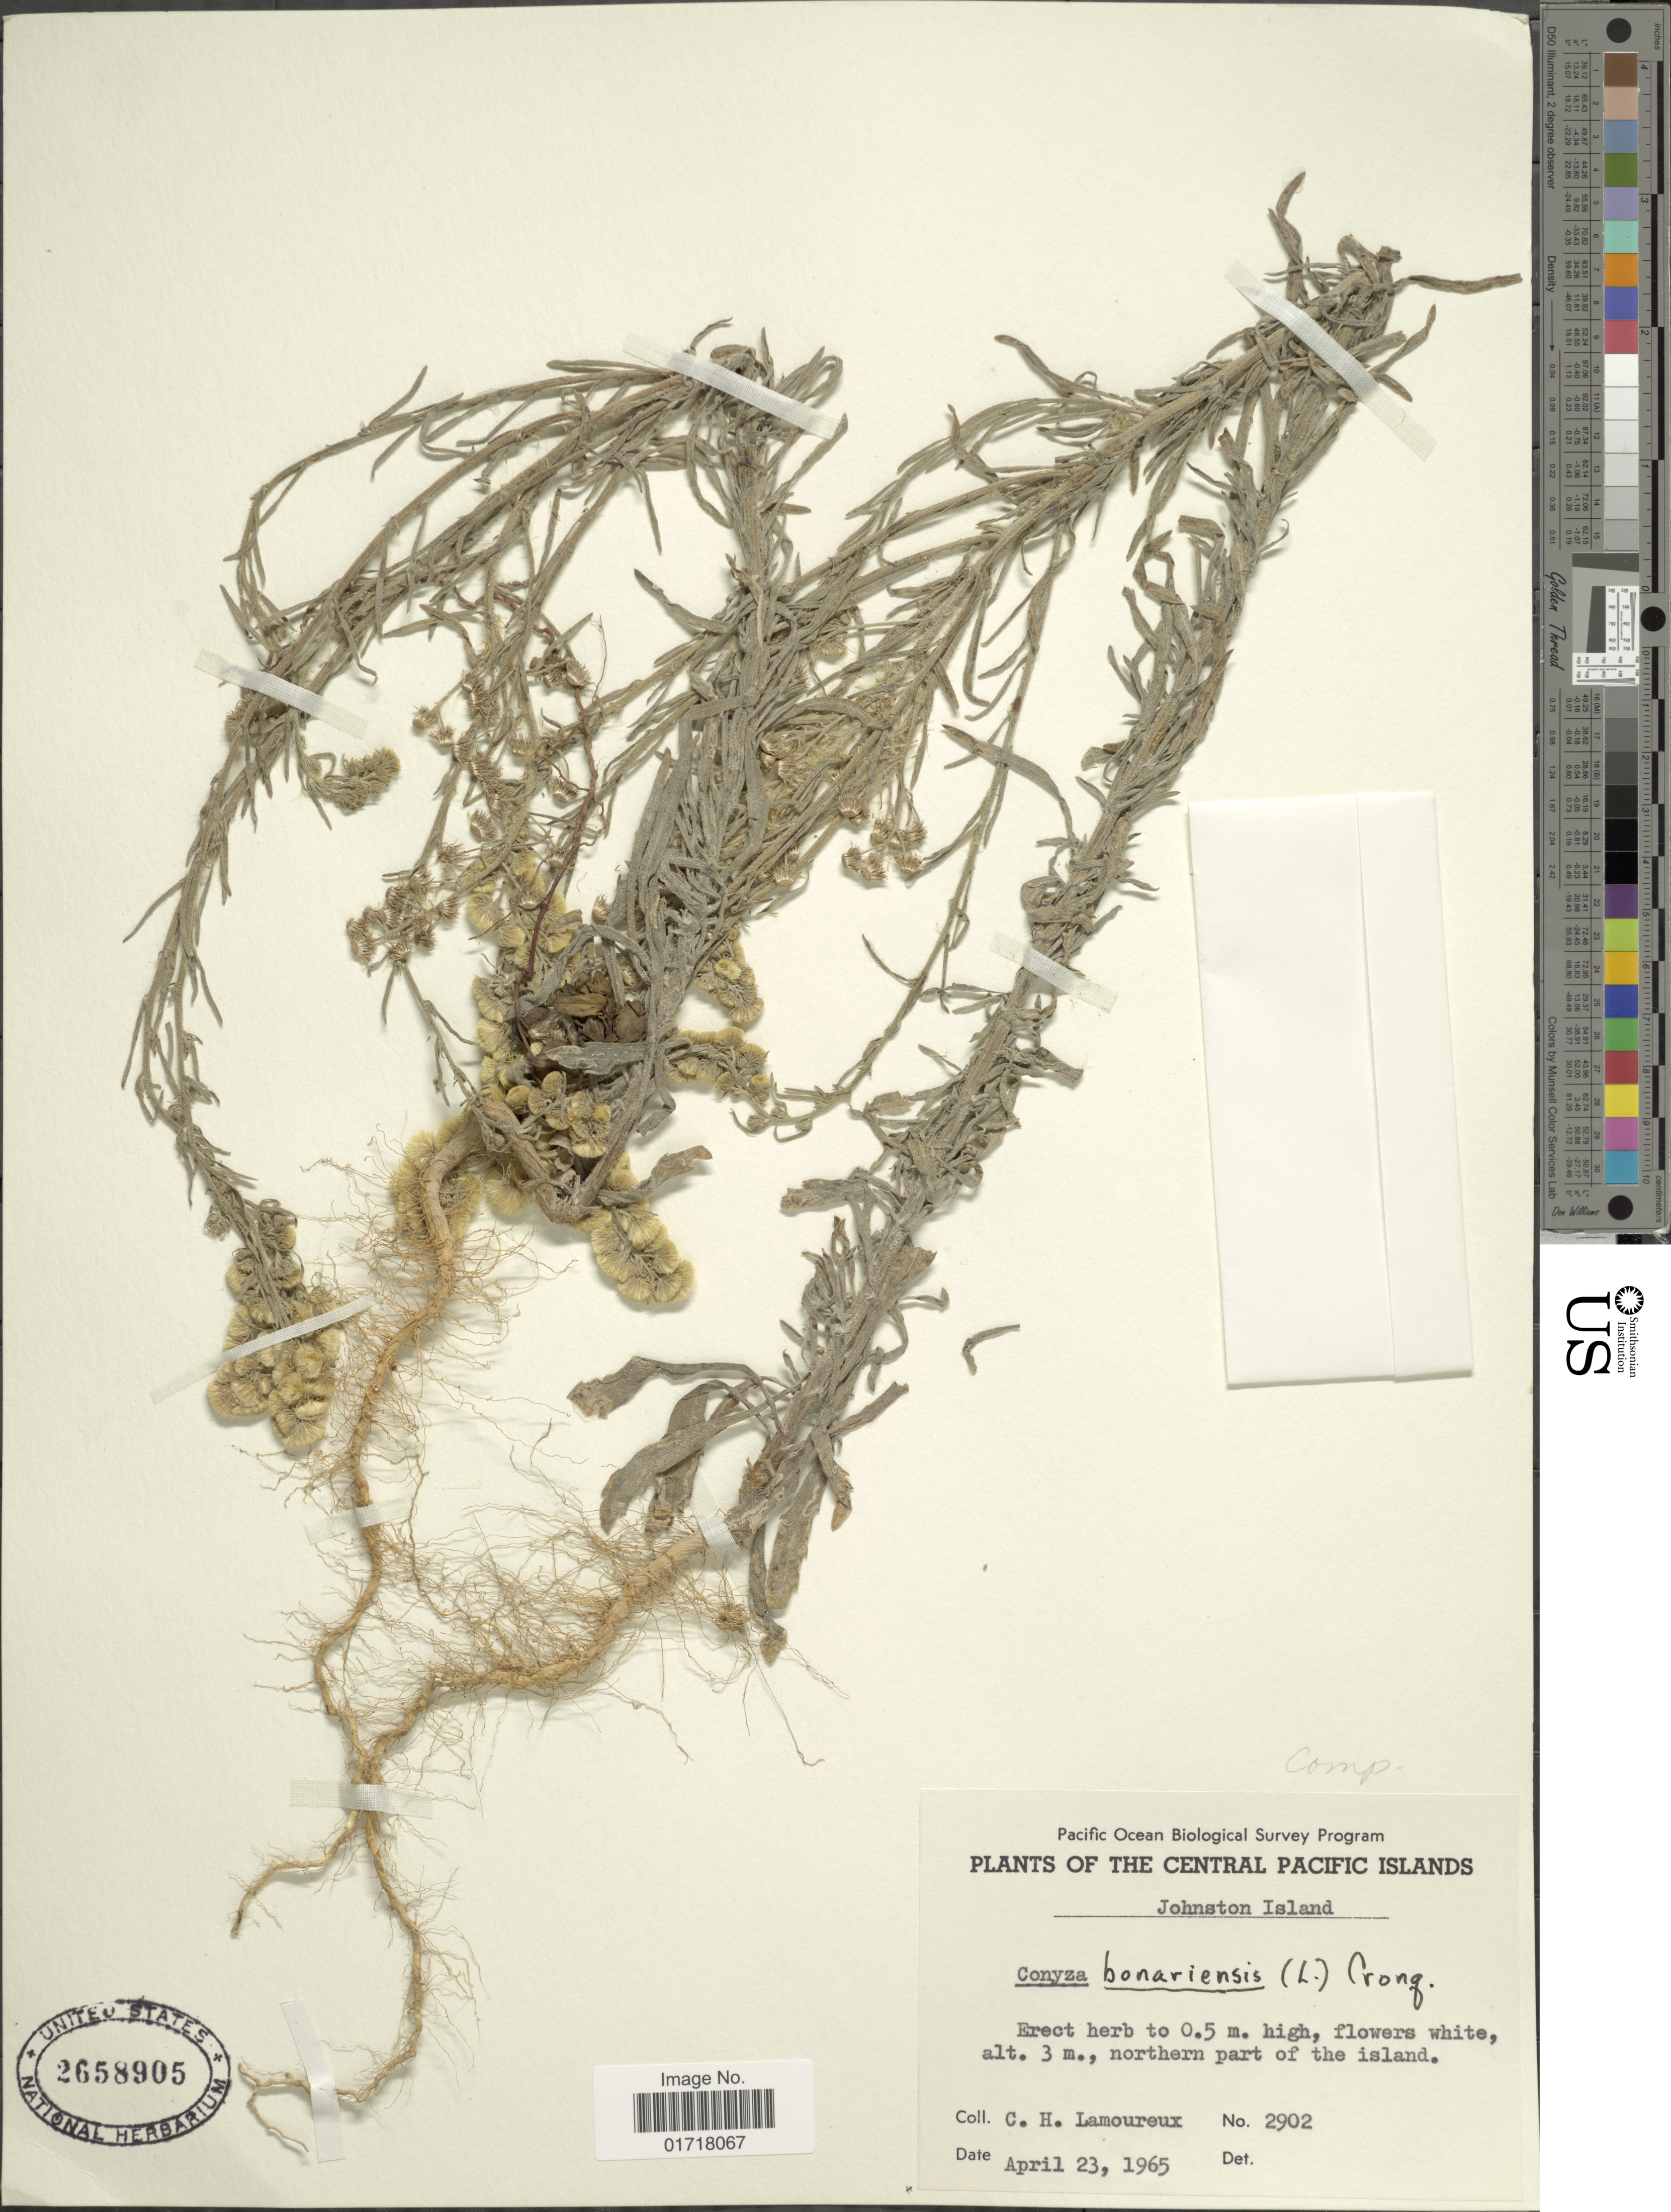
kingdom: Plantae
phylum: Tracheophyta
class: Magnoliopsida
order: Asterales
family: Asteraceae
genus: Erigeron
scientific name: Erigeron bonariensis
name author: L.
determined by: Wagner, W. L., (BOT), Smithsonian Institution - National Museum of Natural History (UNITED STATES)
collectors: C. H. Lamoureux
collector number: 2902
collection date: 1965-04-23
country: U.S. Administered Pacific Islands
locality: Johnston Island, Northern part of the Island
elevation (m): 3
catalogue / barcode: US 2658905